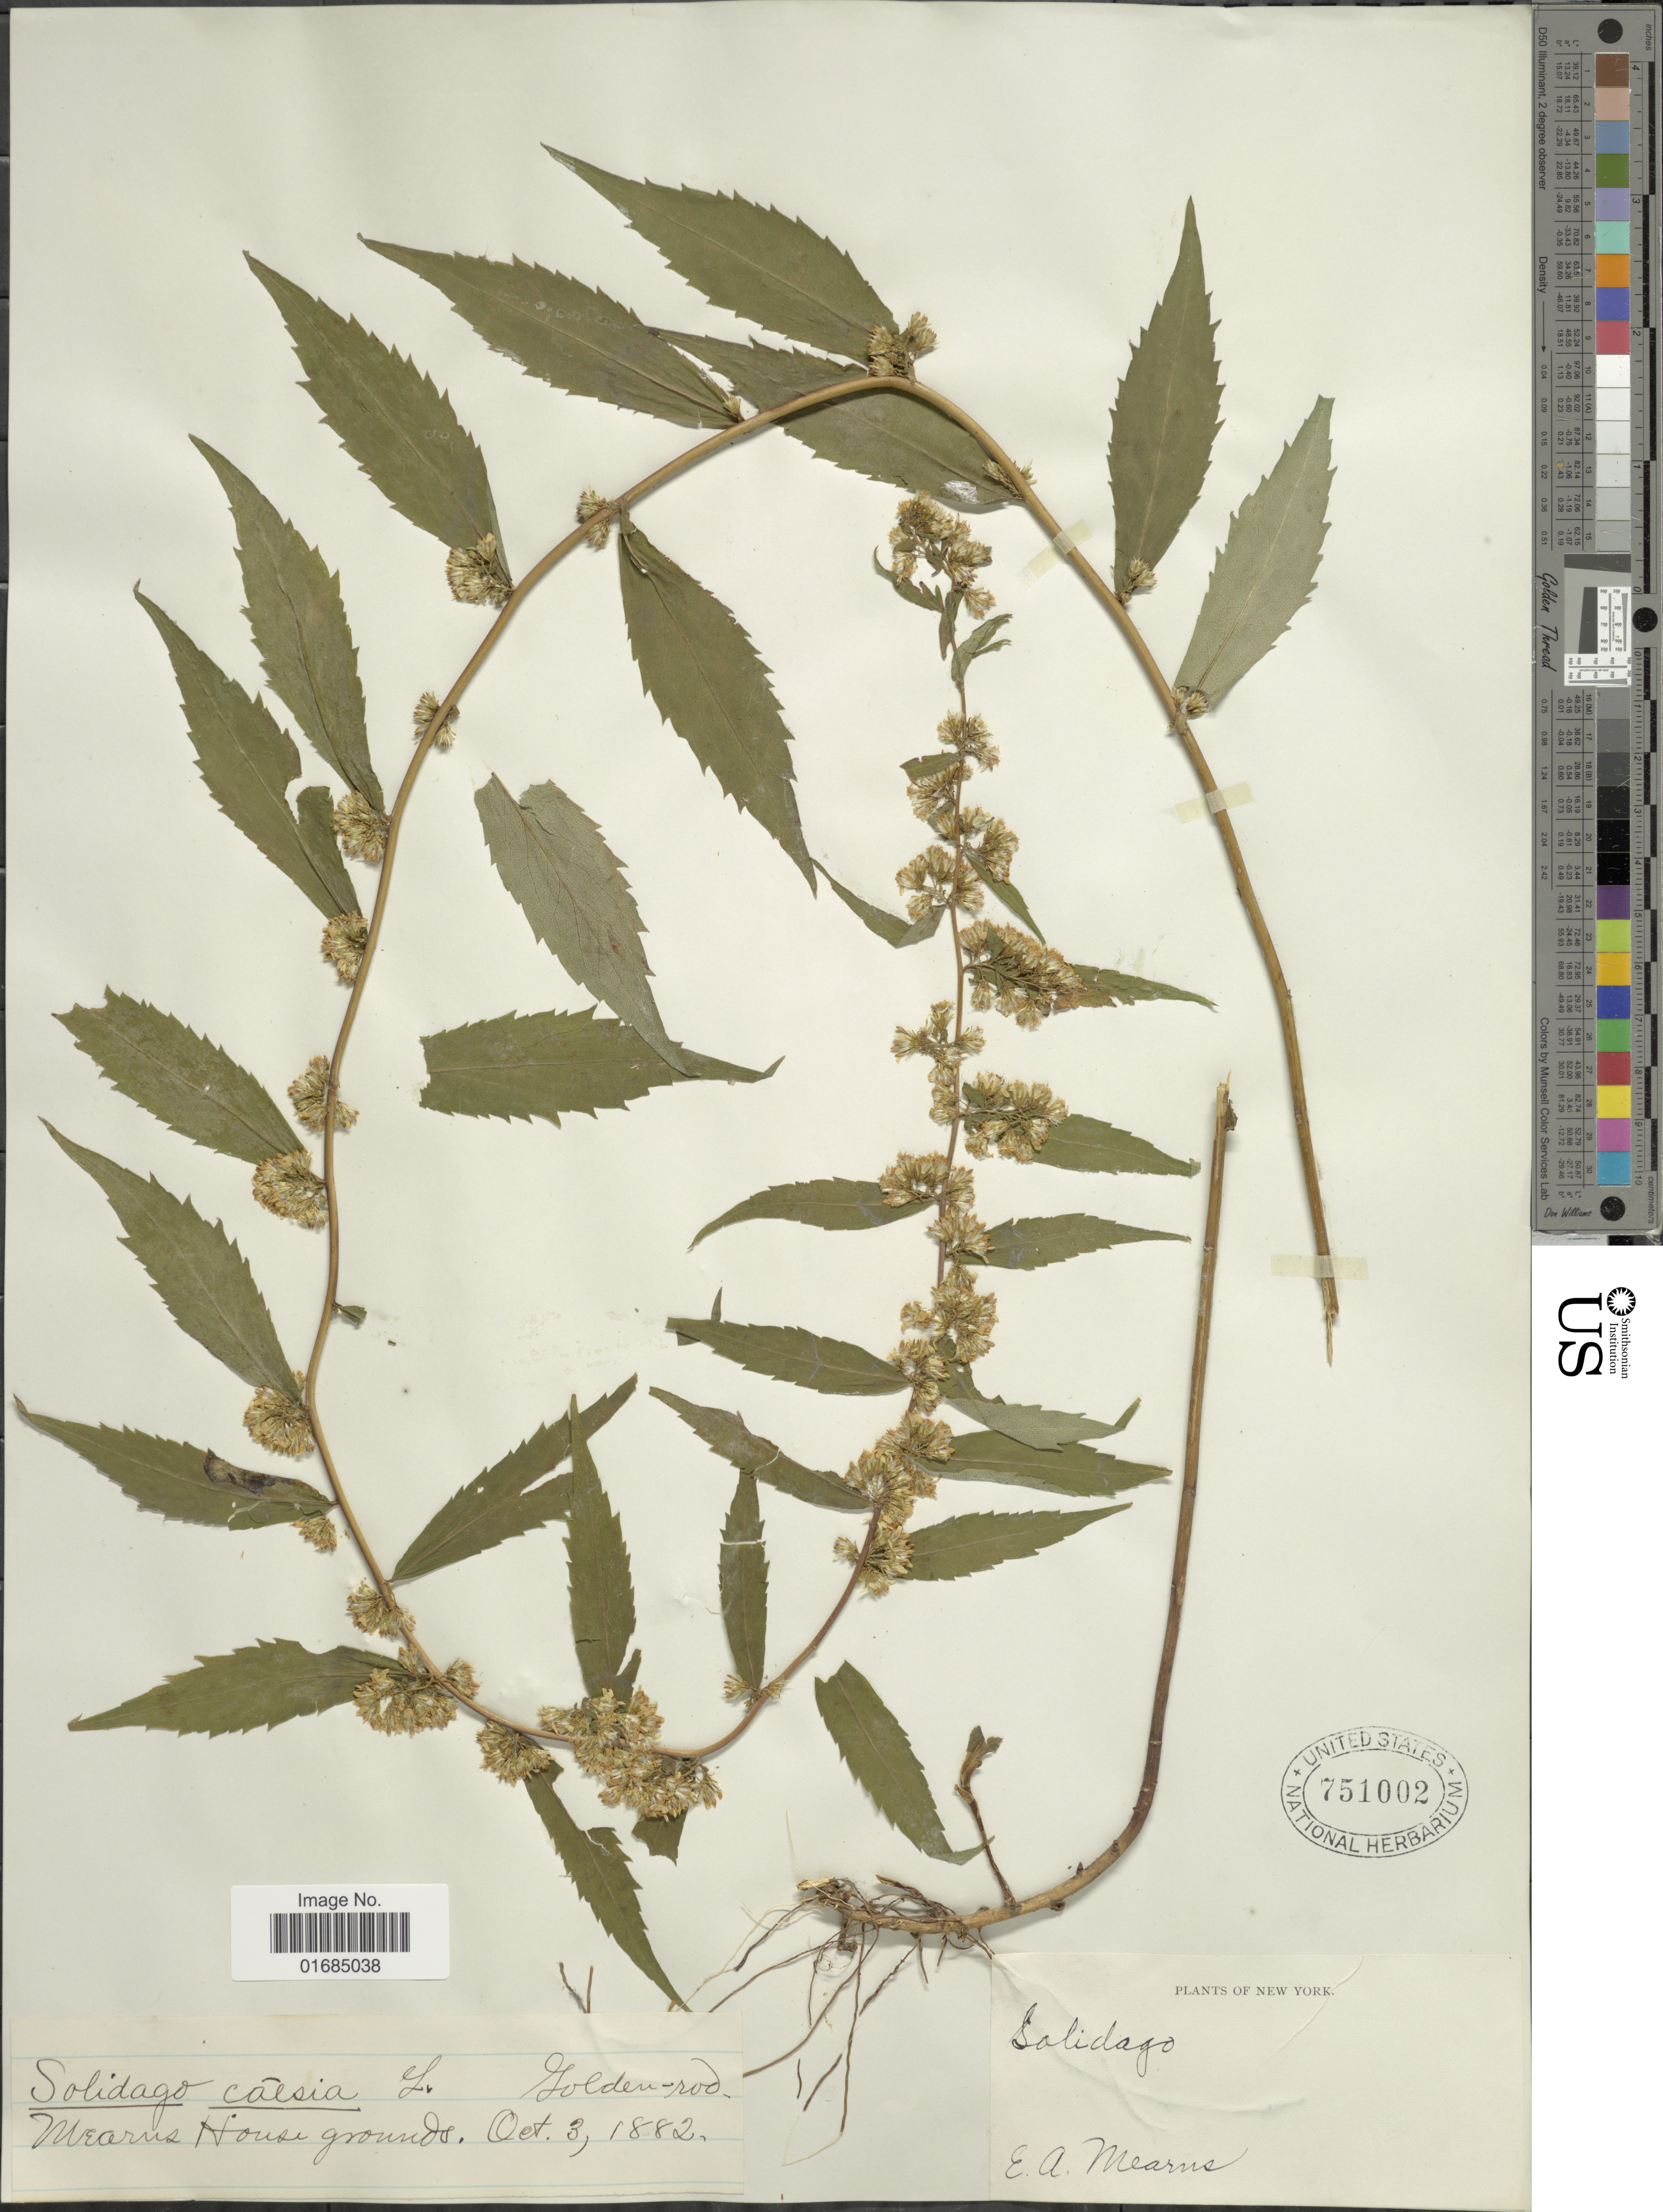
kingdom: Plantae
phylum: Tracheophyta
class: Magnoliopsida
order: Asterales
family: Asteraceae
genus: Solidago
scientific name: Solidago caesia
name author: L.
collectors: E. A. Mearns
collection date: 1882-10-03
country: United States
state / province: New York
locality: Mearuz House Grounds.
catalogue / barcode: US 751002